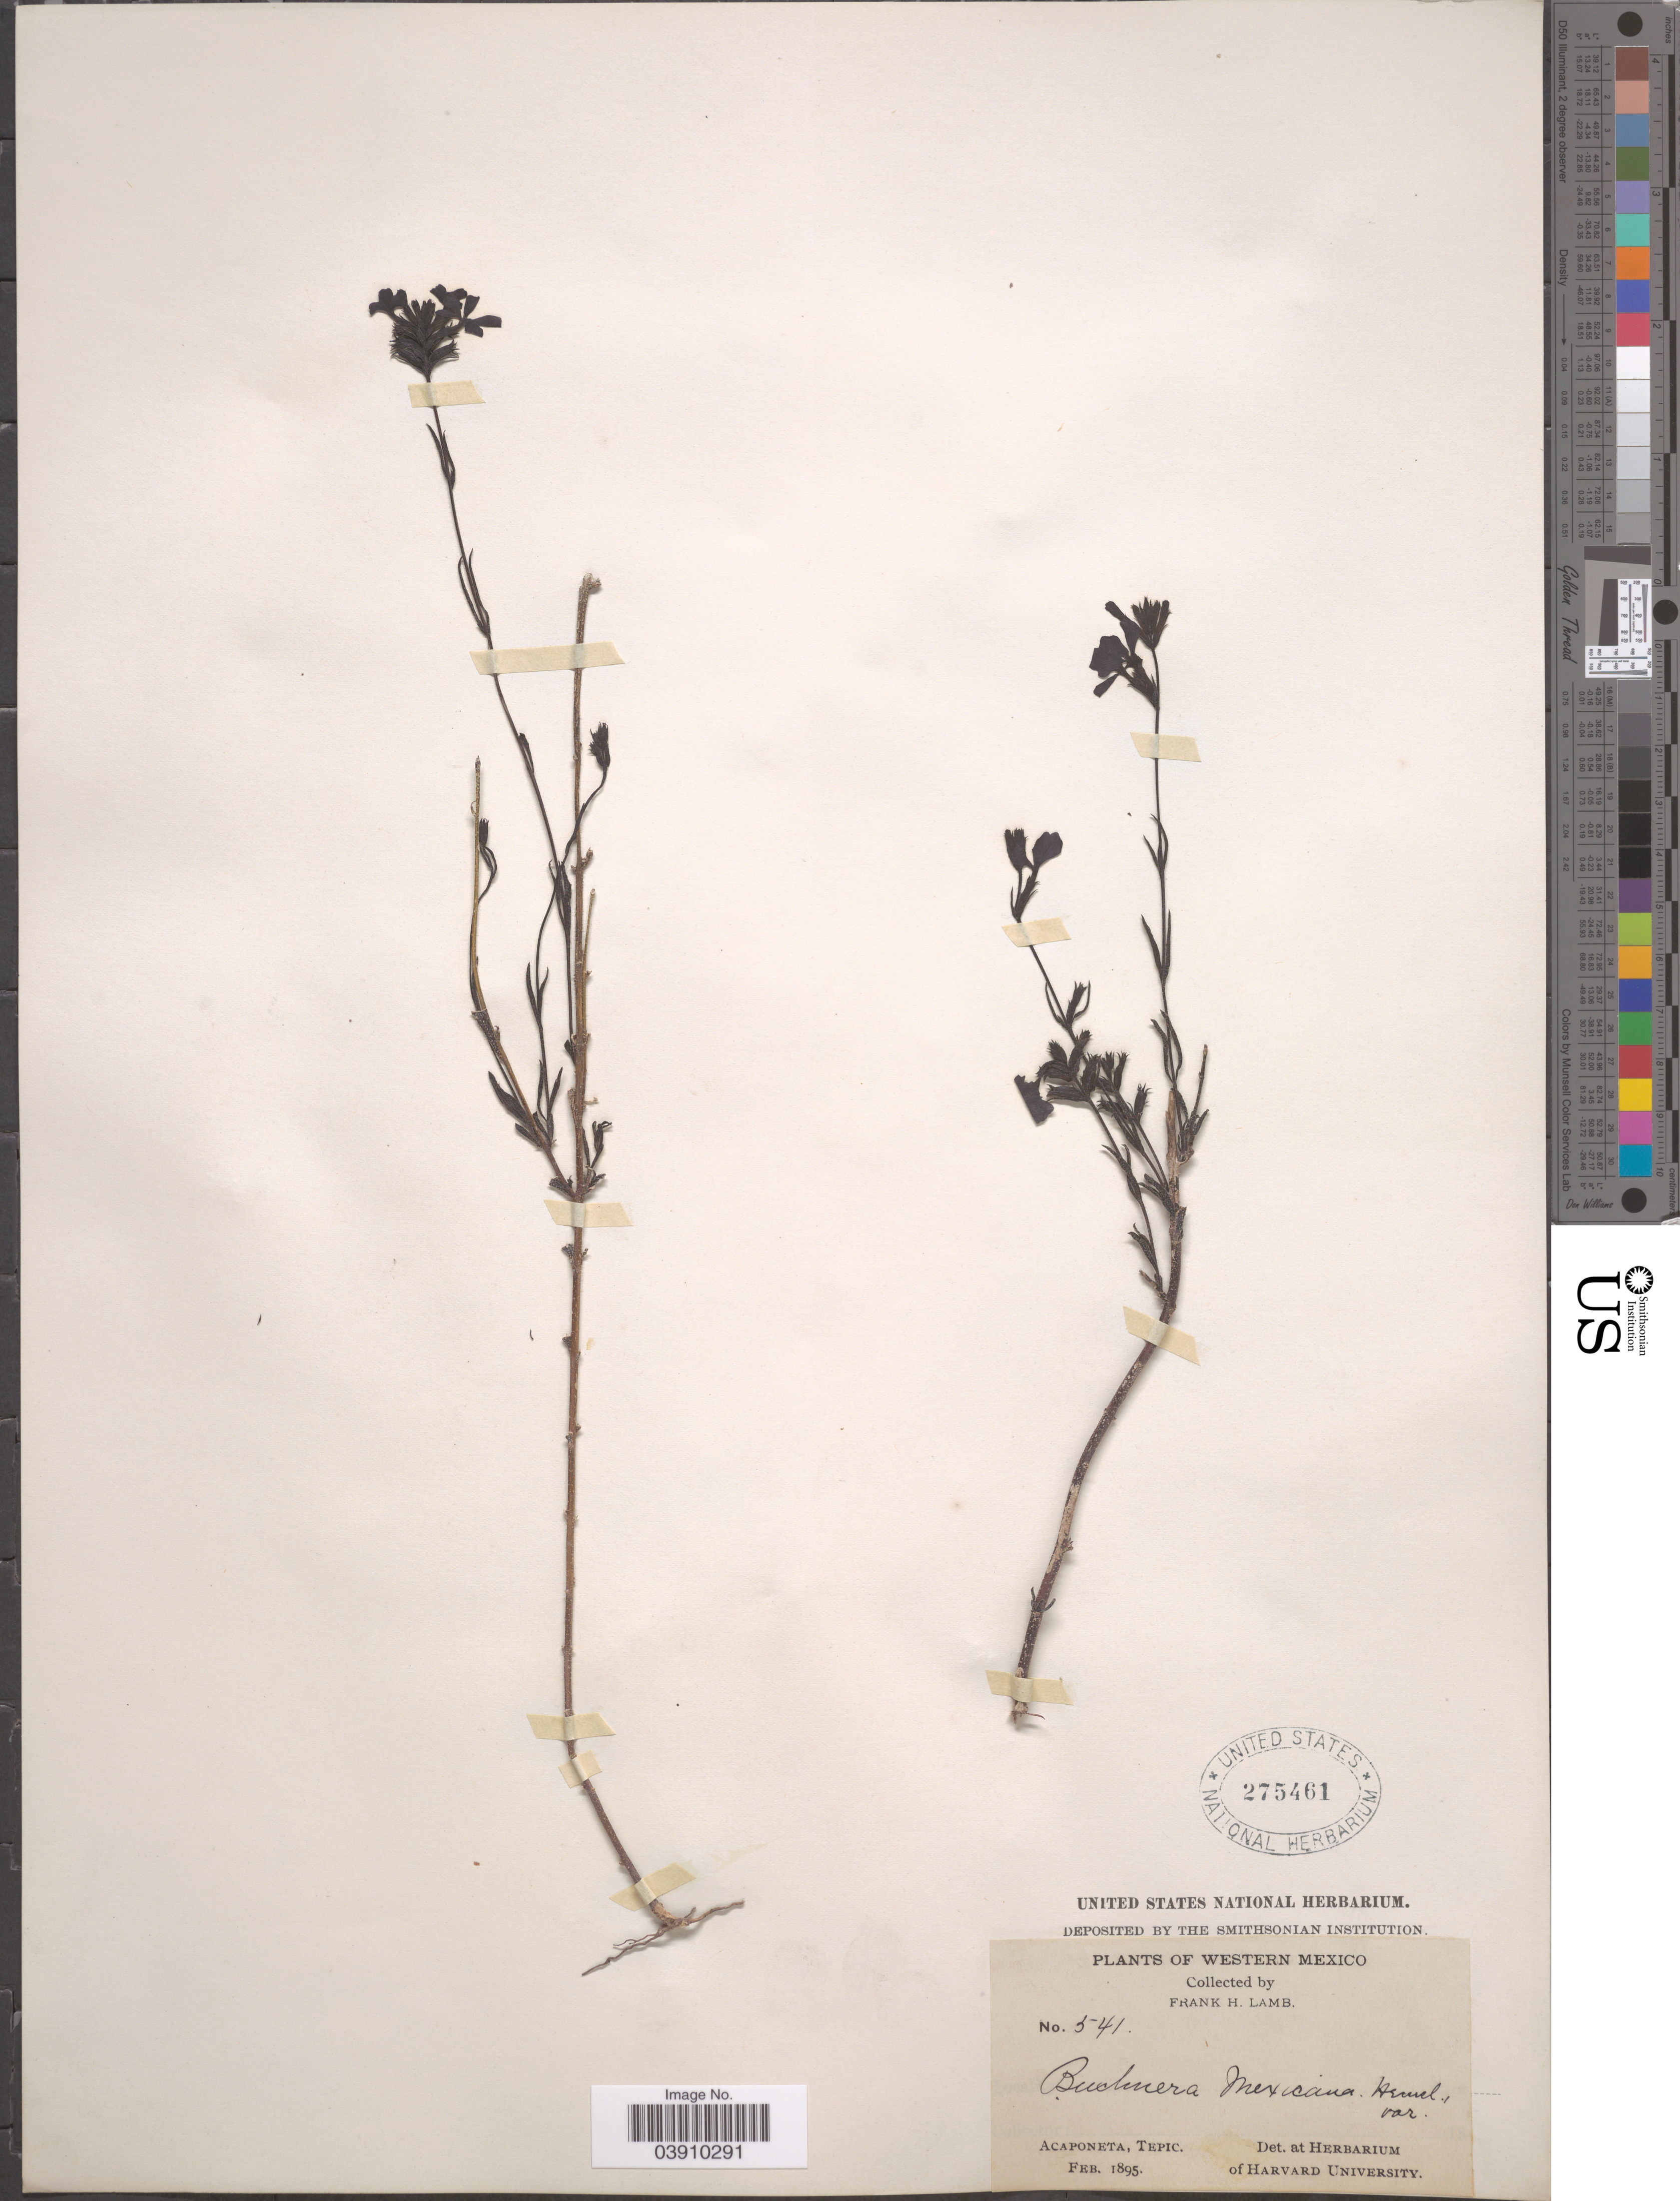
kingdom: Plantae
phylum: Tracheophyta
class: Magnoliopsida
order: Lamiales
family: Orobanchaceae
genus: Buchnera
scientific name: Buchnera pusilla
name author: Kunth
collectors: F. H. Lamb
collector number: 541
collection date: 1895-02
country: Mexico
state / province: Nayarit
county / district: Acaponeta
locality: Acaponeta, Tepic Territory [now Nayarit].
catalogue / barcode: US 275461